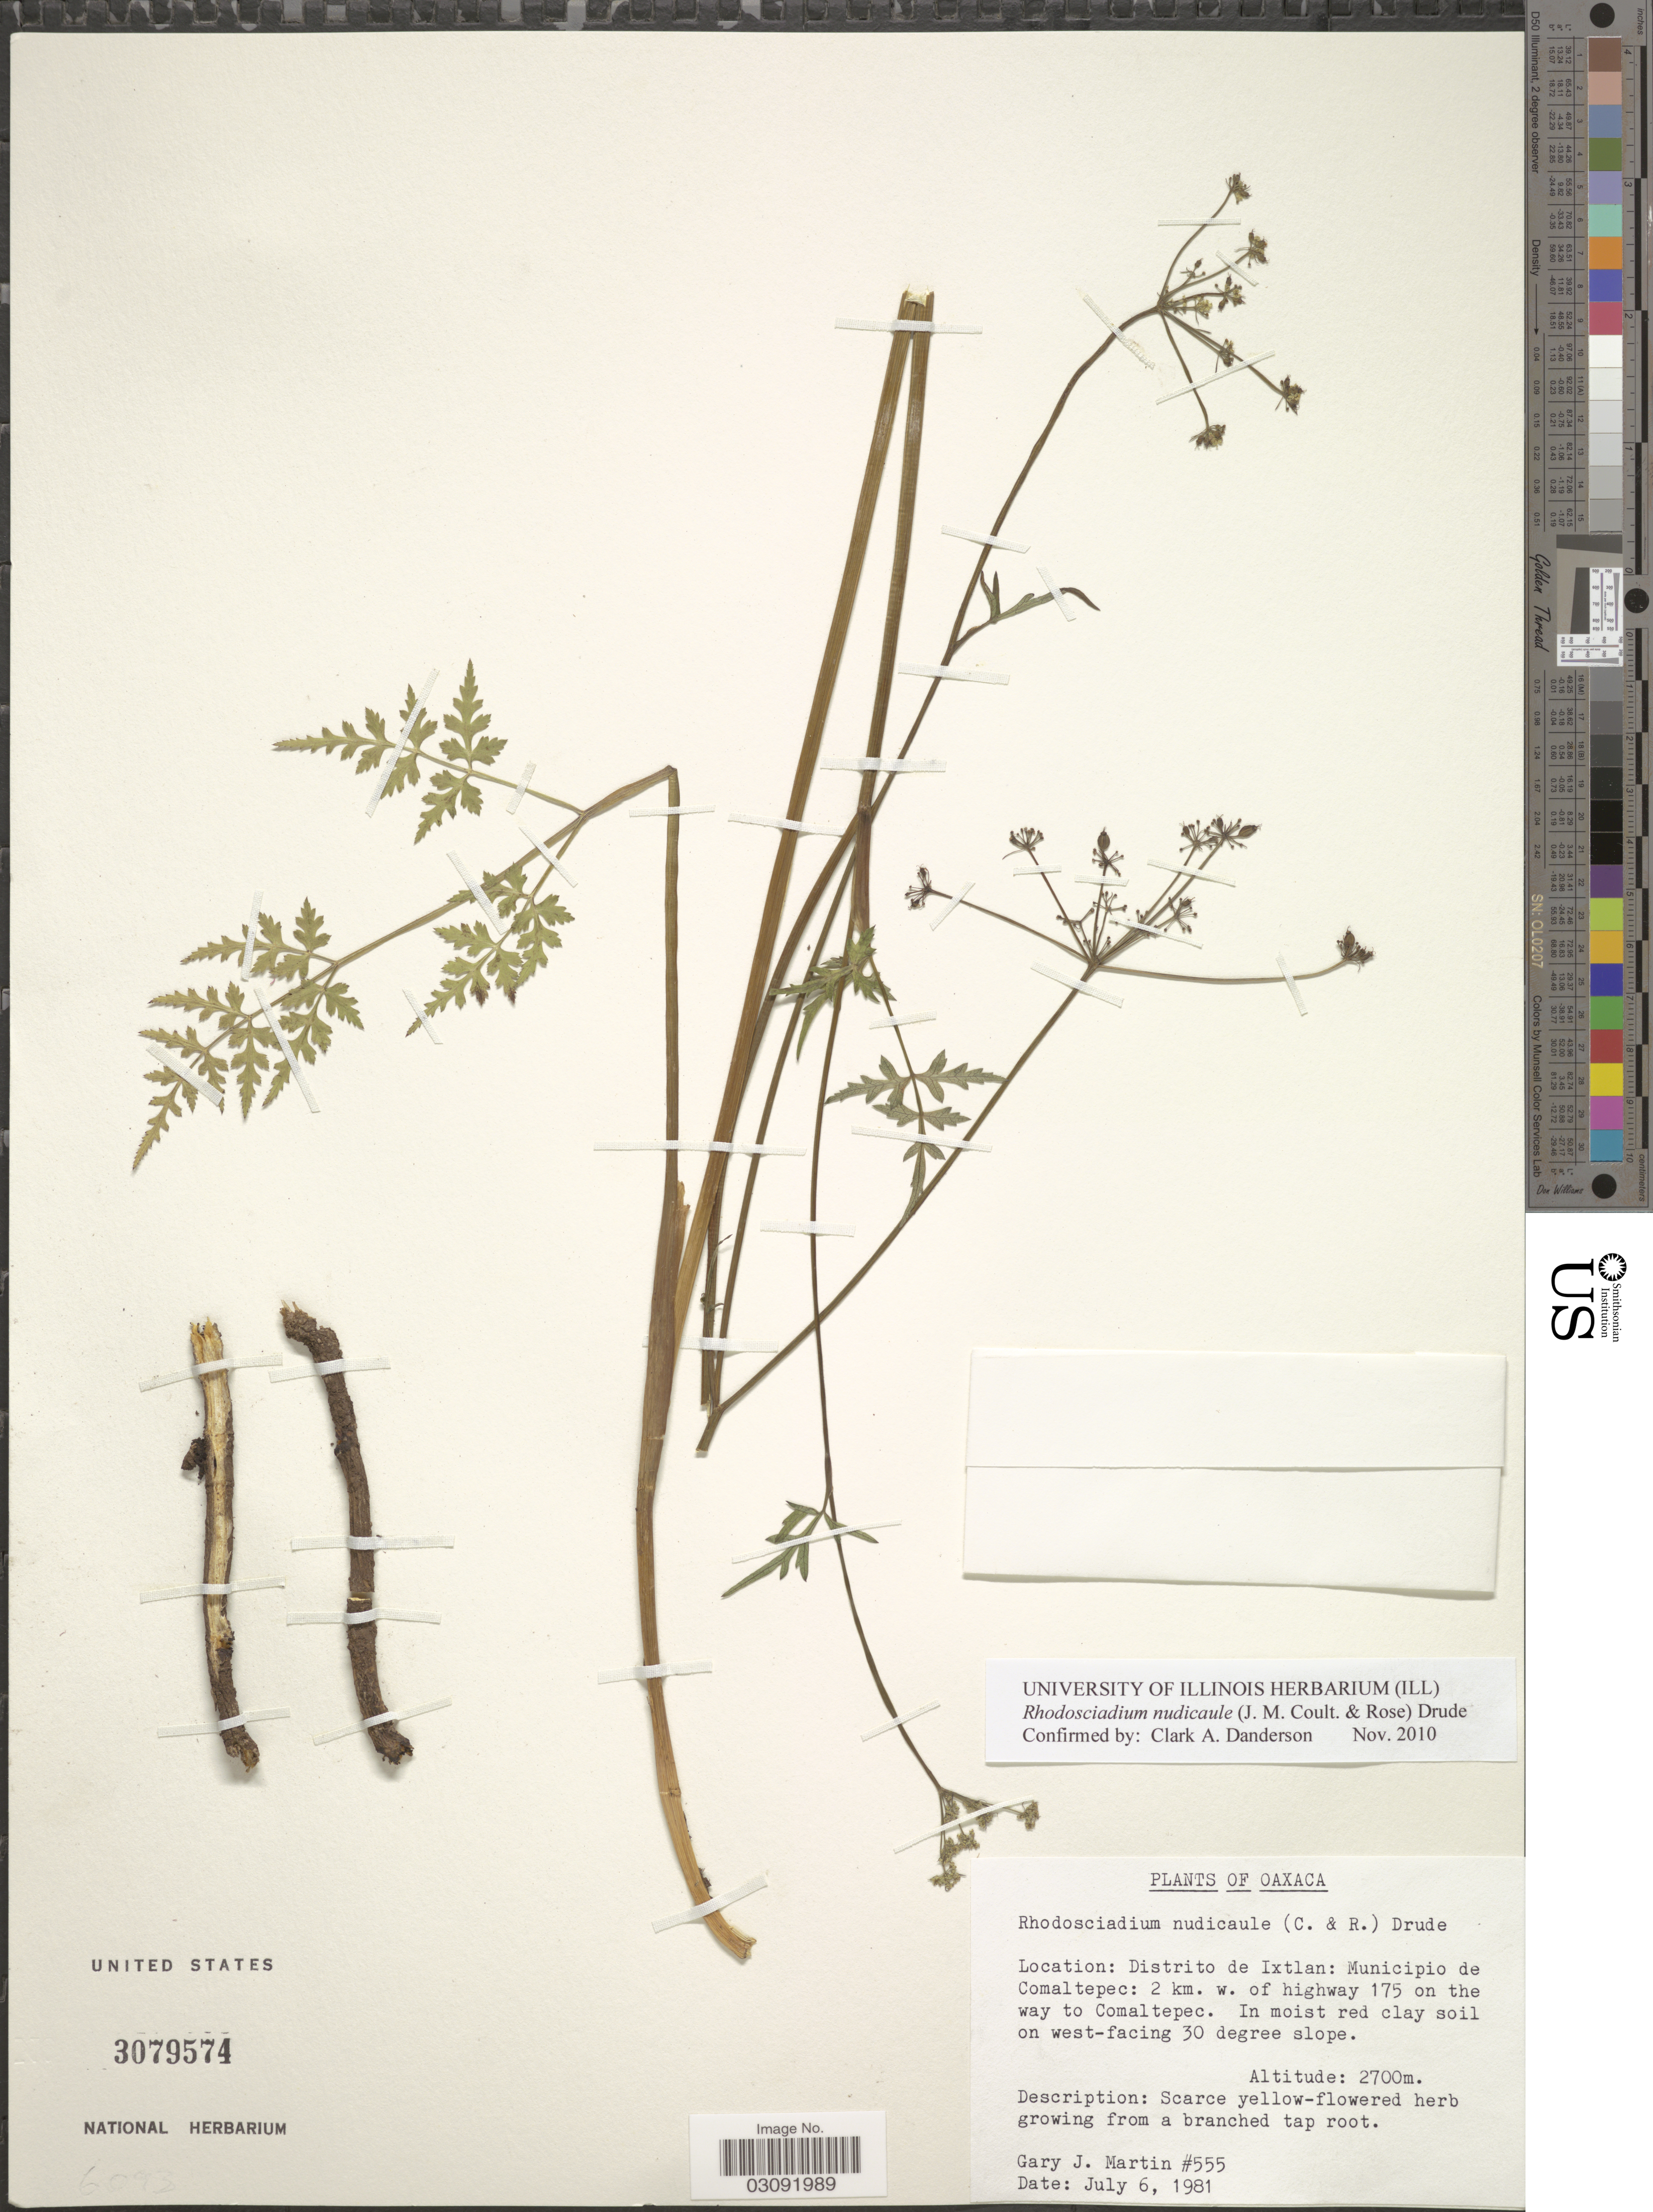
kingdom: Plantae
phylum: Tracheophyta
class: Magnoliopsida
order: Apiales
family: Apiaceae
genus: Rhodosciadium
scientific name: Rhodosciadium nudicaule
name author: Drude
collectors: G. J. Martin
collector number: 555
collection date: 1981-07-06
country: Mexico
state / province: Oaxaca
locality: Distrito de Ixtlan: Municipio de Comaltepec: 2 km. w. of highway 175 on the way to Comaltepec.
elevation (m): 2700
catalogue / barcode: US 3079574